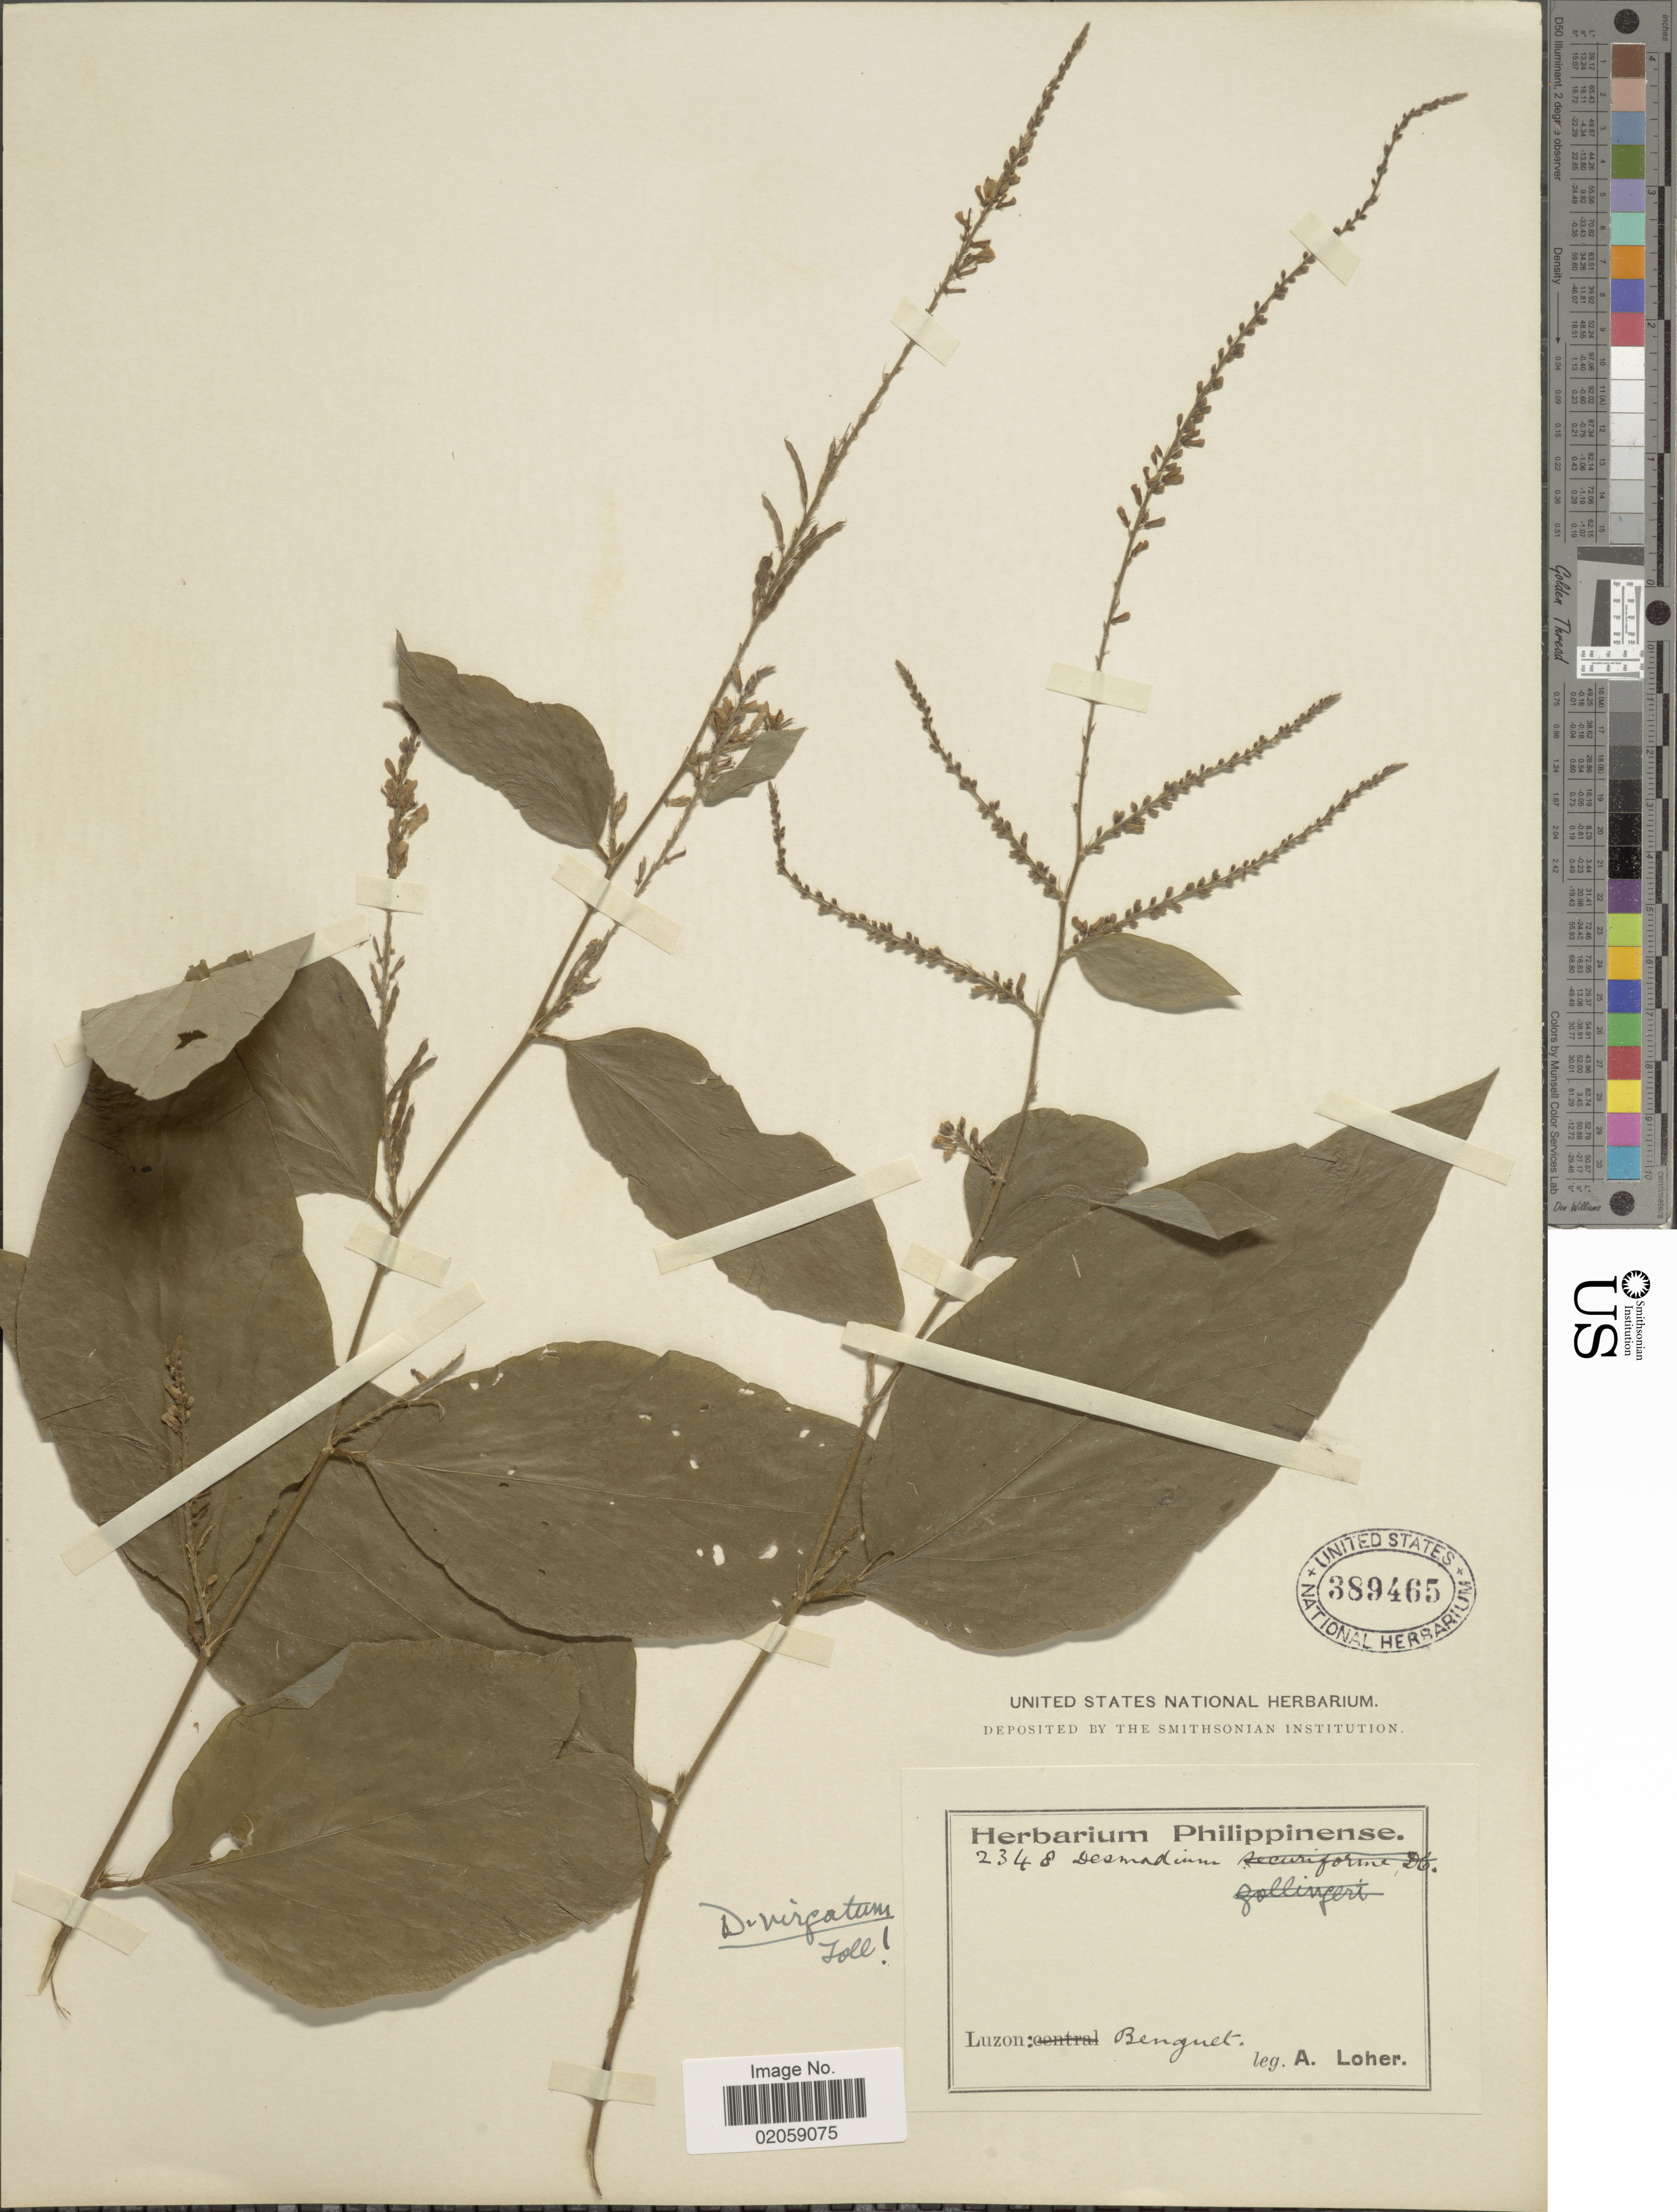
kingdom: Plantae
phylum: Tracheophyta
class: Magnoliopsida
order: Fabales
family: Fabaceae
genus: Desmodium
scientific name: Desmodium virgatum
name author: Desv.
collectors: A. Loher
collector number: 2348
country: Philippines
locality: Luzon: Benguet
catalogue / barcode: US 389465